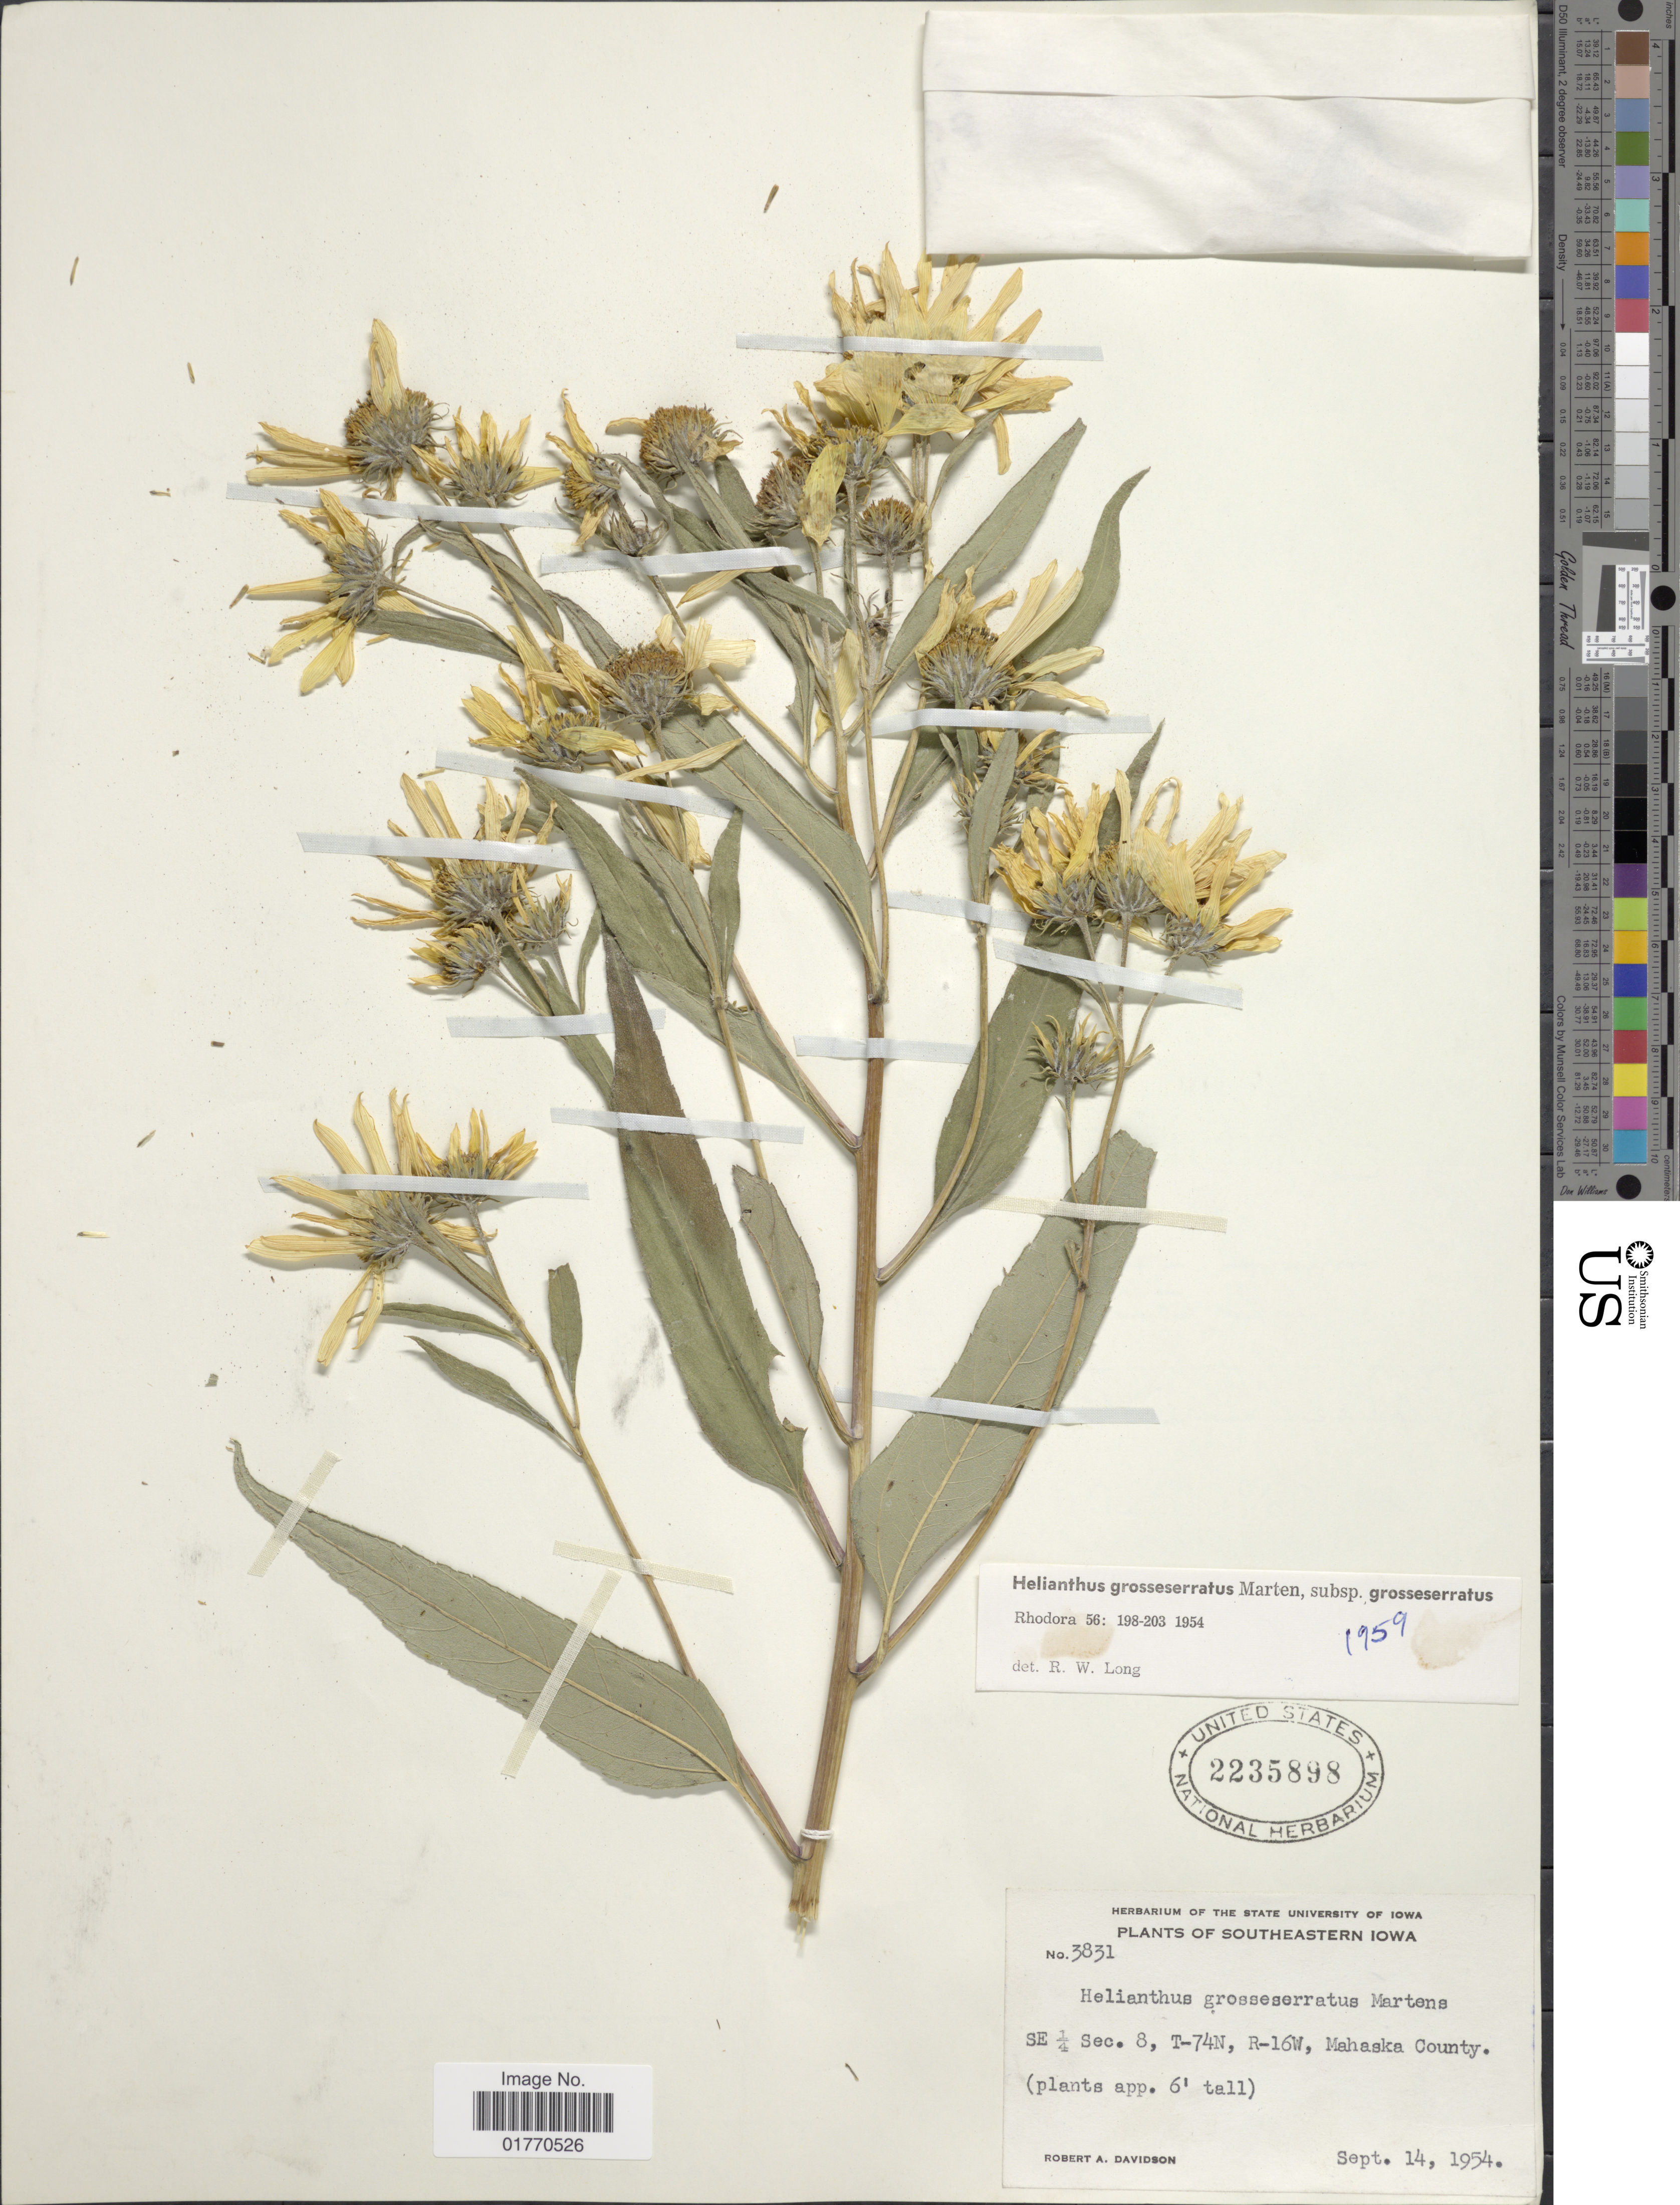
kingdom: Plantae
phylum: Tracheophyta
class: Magnoliopsida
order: Asterales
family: Asteraceae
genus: Helianthus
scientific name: Helianthus grosseserratus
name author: M. Martens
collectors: R. A. Davidson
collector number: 3831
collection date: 1954-09-14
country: United States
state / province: Iowa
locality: Southeastern Iowa, SE ¼ Sec. 8, T-74N, R16W, Mahaska County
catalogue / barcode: US 2235898